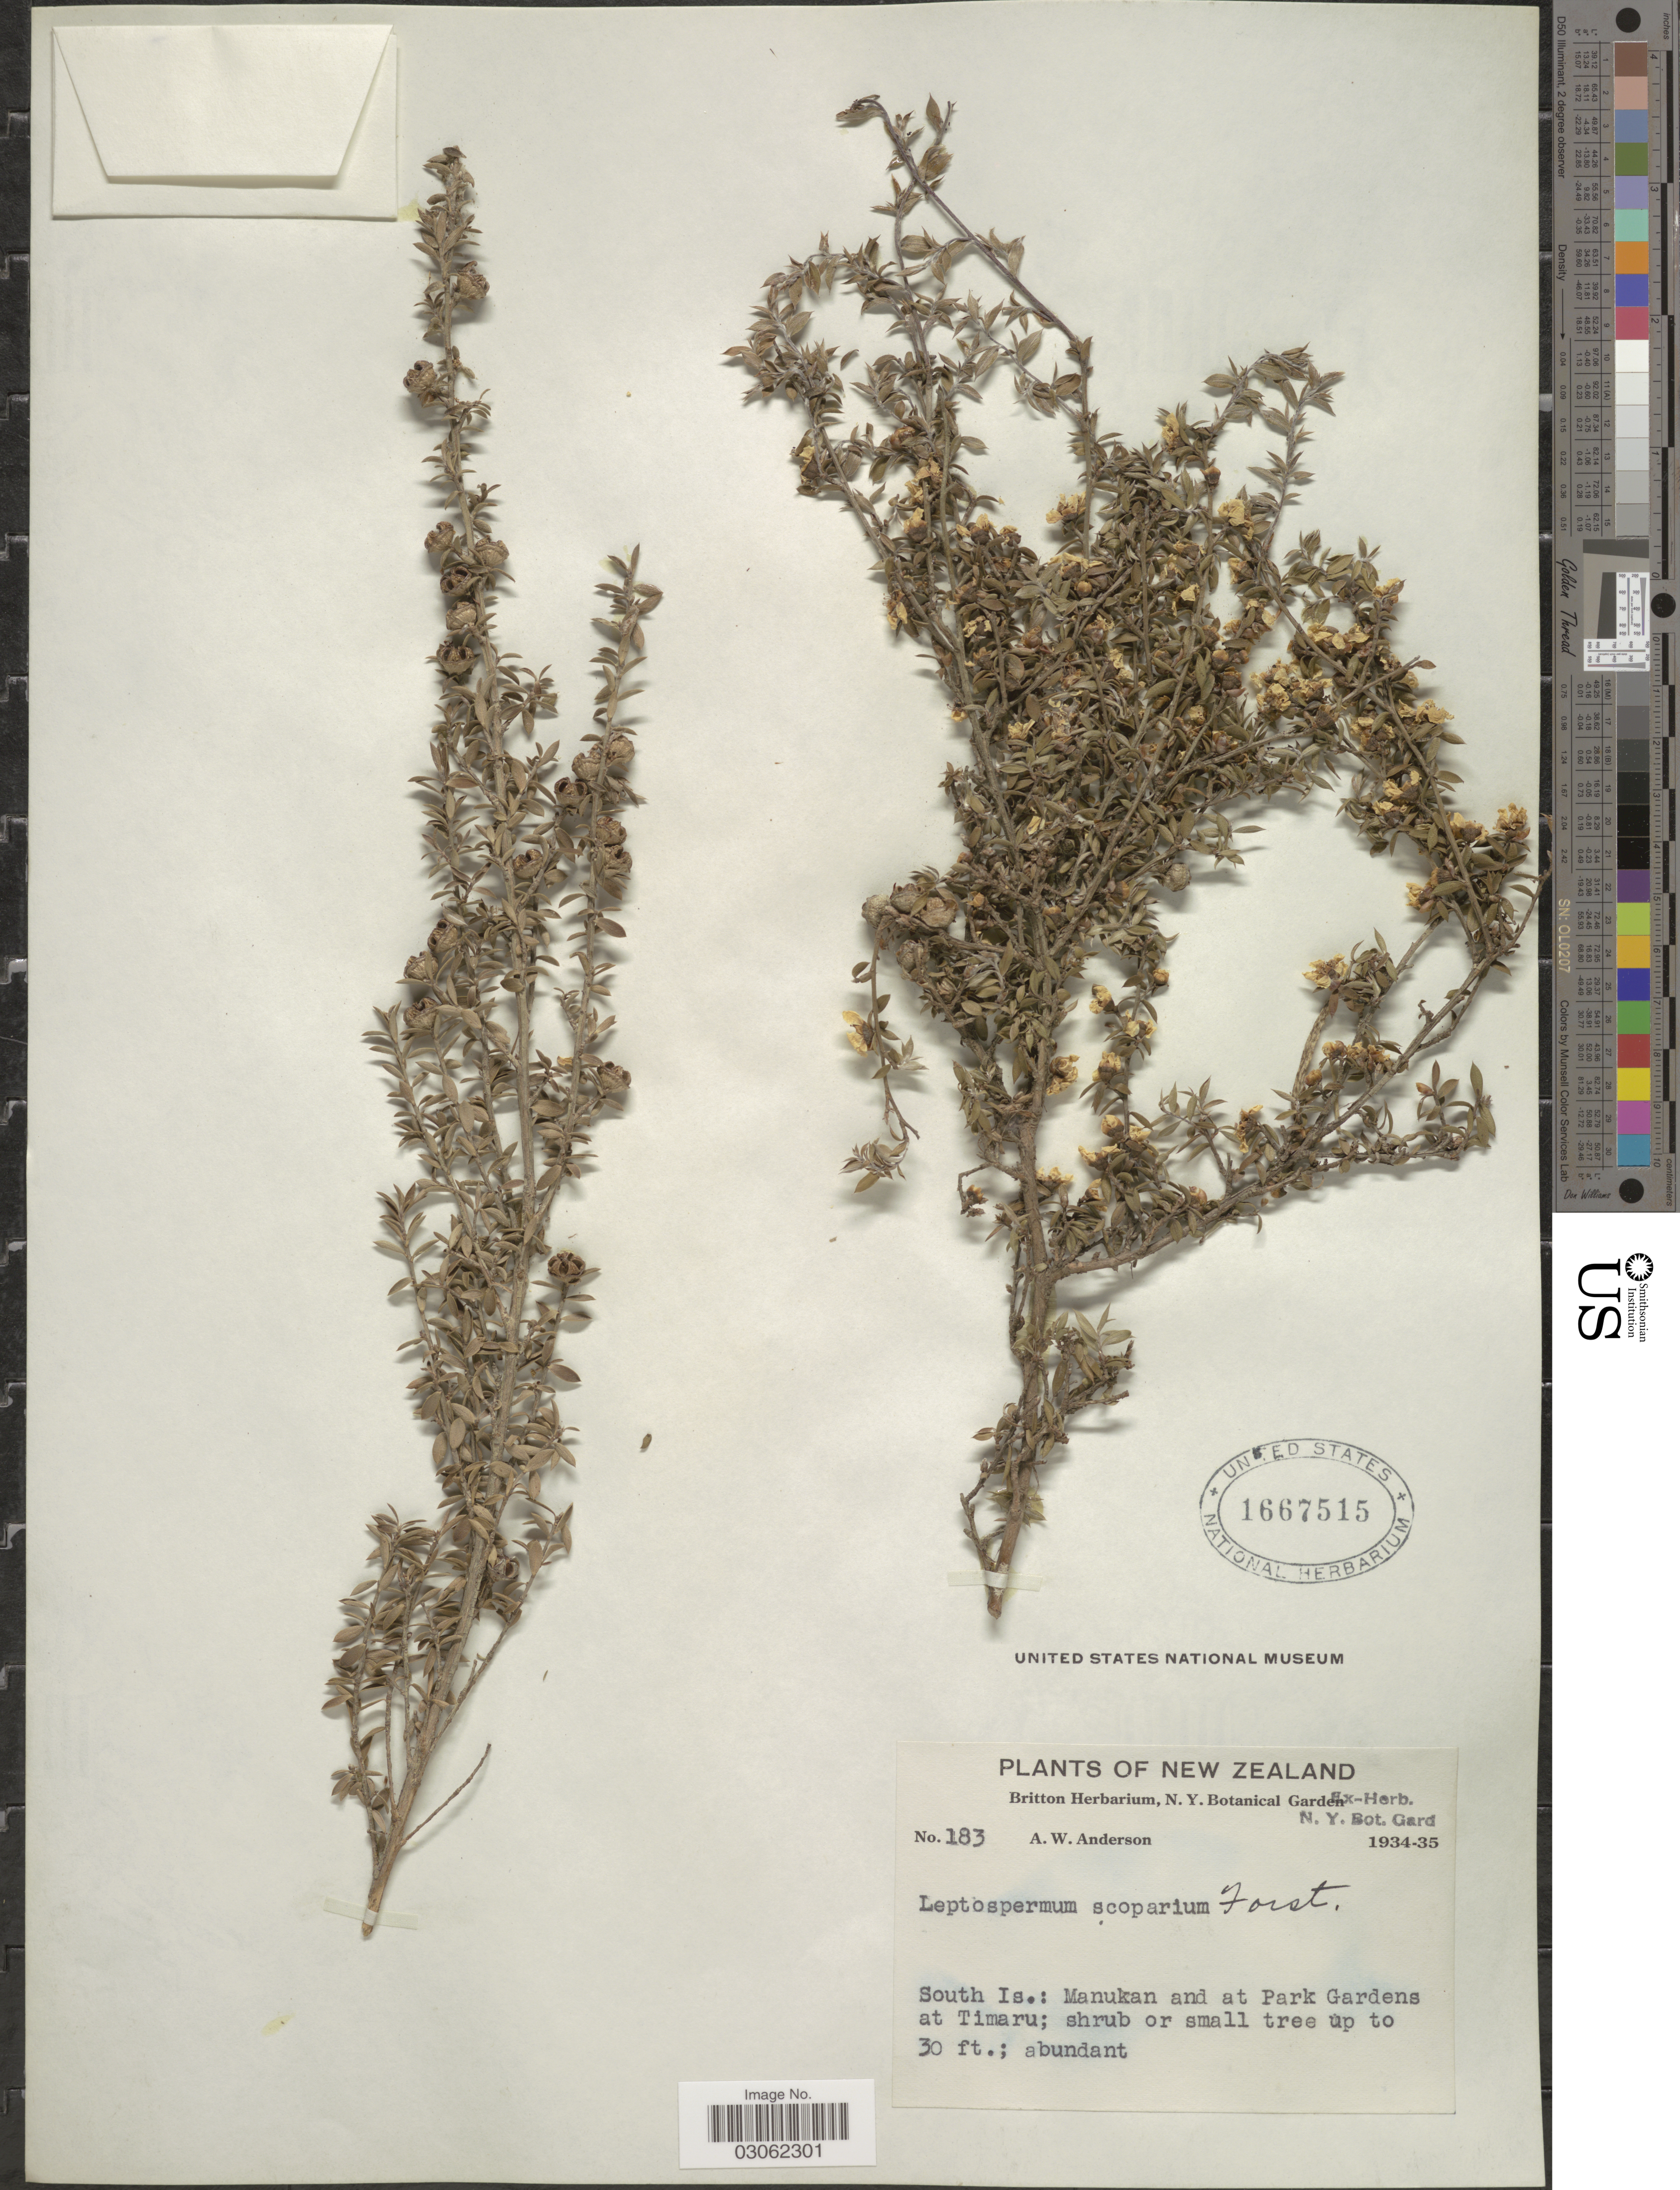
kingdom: Plantae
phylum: Tracheophyta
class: Magnoliopsida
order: Myrtales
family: Myrtaceae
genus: Leptospermum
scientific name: Leptospermum scoparium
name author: J.R. Forst. & G. Forst.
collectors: A. W. Anderson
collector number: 183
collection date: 1934/1935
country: New Zealand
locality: South Is.: Manukan and at Park Gardens at Timaru.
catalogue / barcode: US 1667515